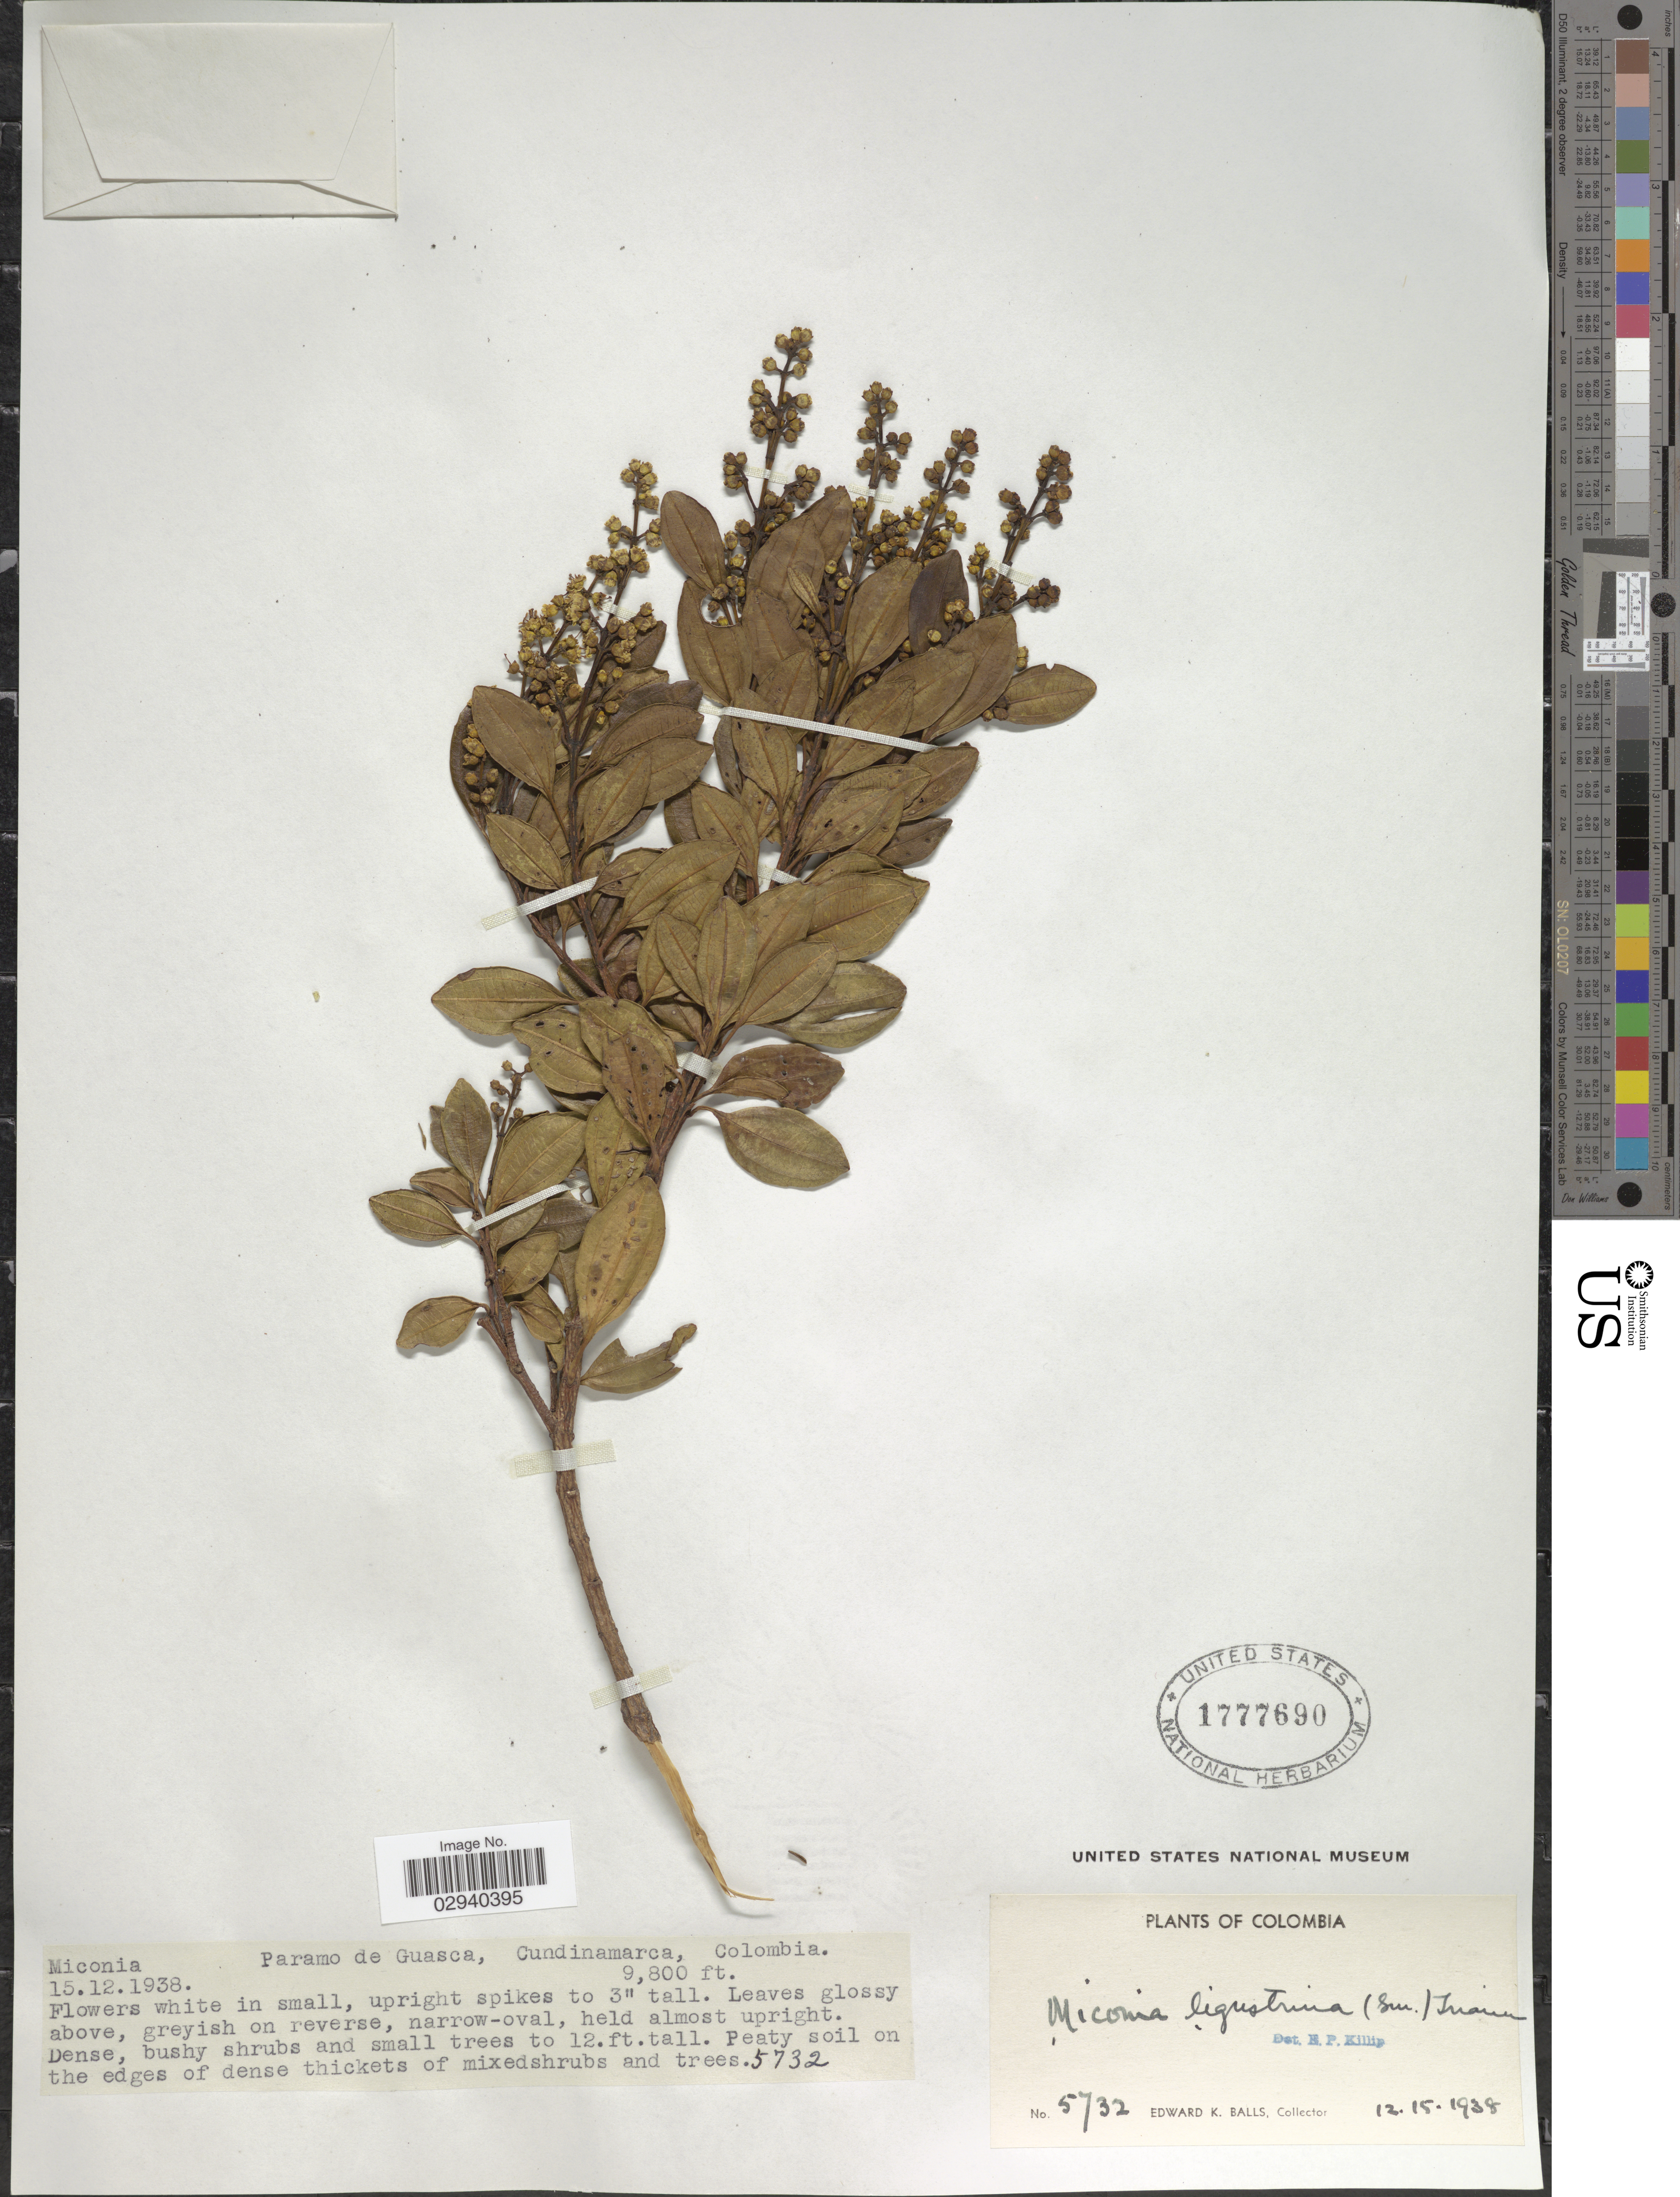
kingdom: Plantae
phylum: Tracheophyta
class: Magnoliopsida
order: Myrtales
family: Melastomataceae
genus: Miconia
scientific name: Miconia ligustrina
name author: (Sw.) Triana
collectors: E. K. Balls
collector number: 5732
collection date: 1938-12-15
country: Colombia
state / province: Cundinamarca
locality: Paramo de Guasca.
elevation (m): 2987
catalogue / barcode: US 1777690